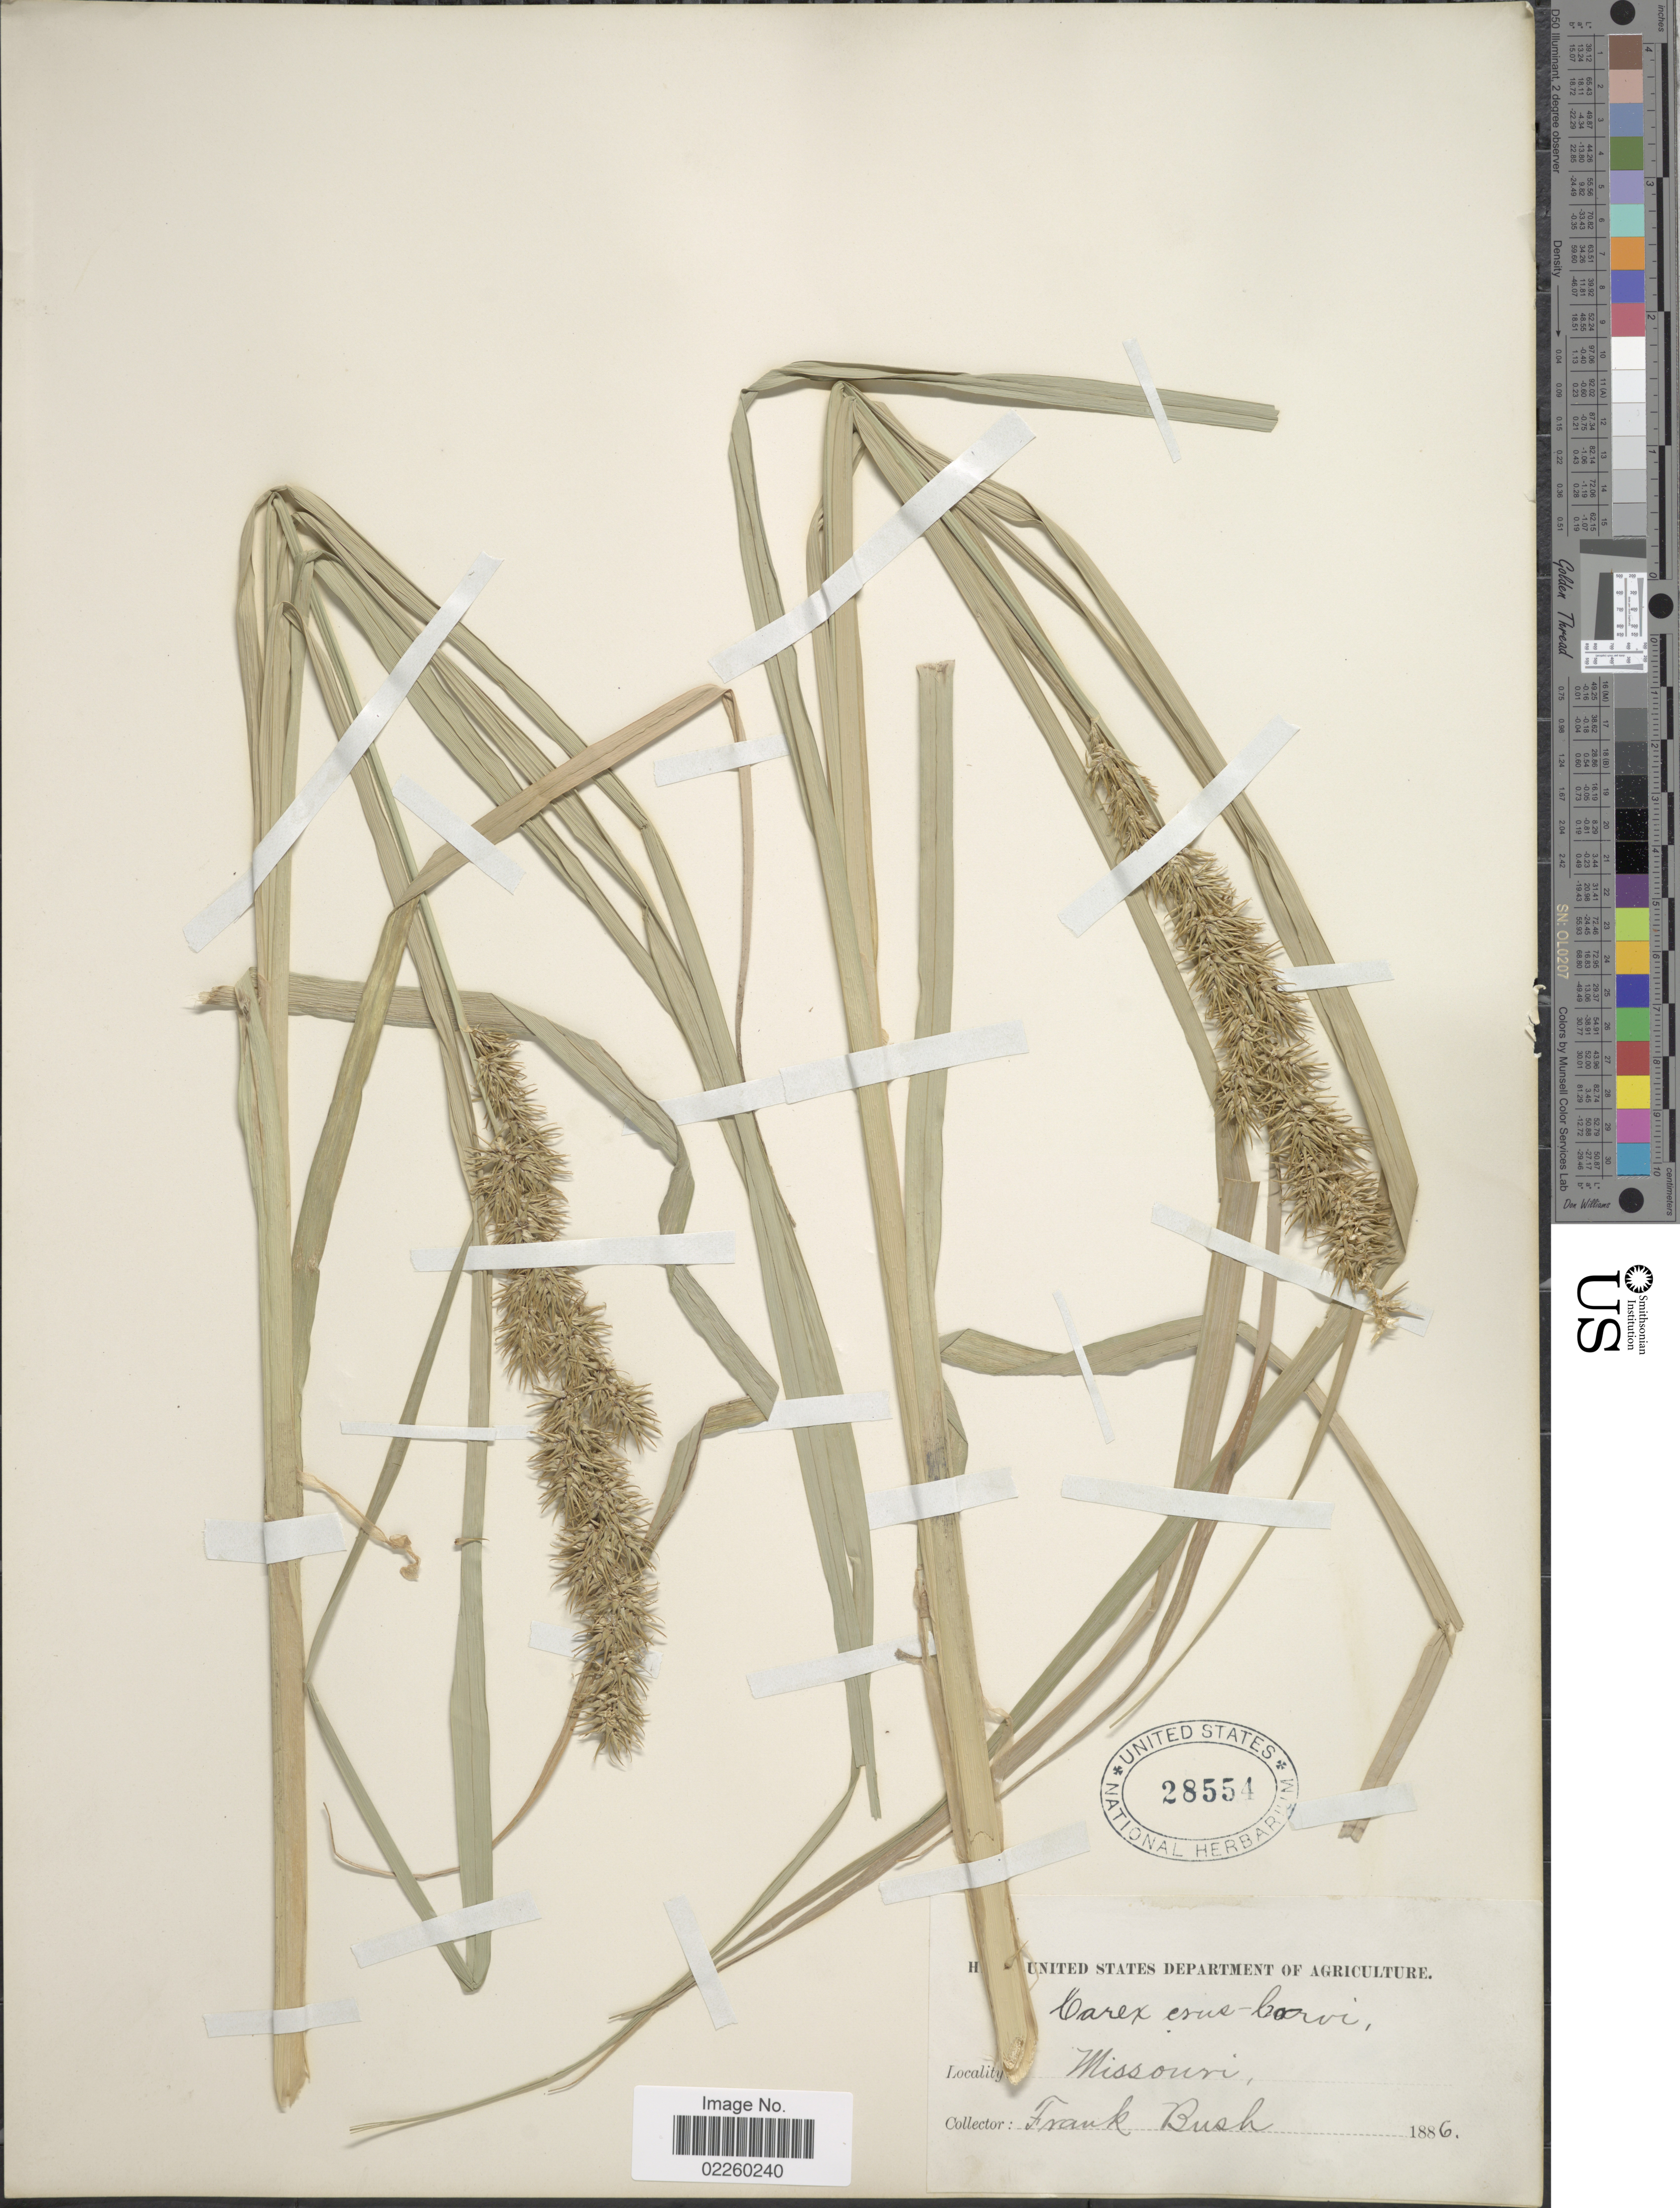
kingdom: Plantae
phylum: Tracheophyta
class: Liliopsida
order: Poales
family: Cyperaceae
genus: Carex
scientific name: Carex crus-corvi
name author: Shuttlew. ex Kunze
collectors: F. Bush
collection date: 1886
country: United States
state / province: Missouri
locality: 28554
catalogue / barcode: US 28554